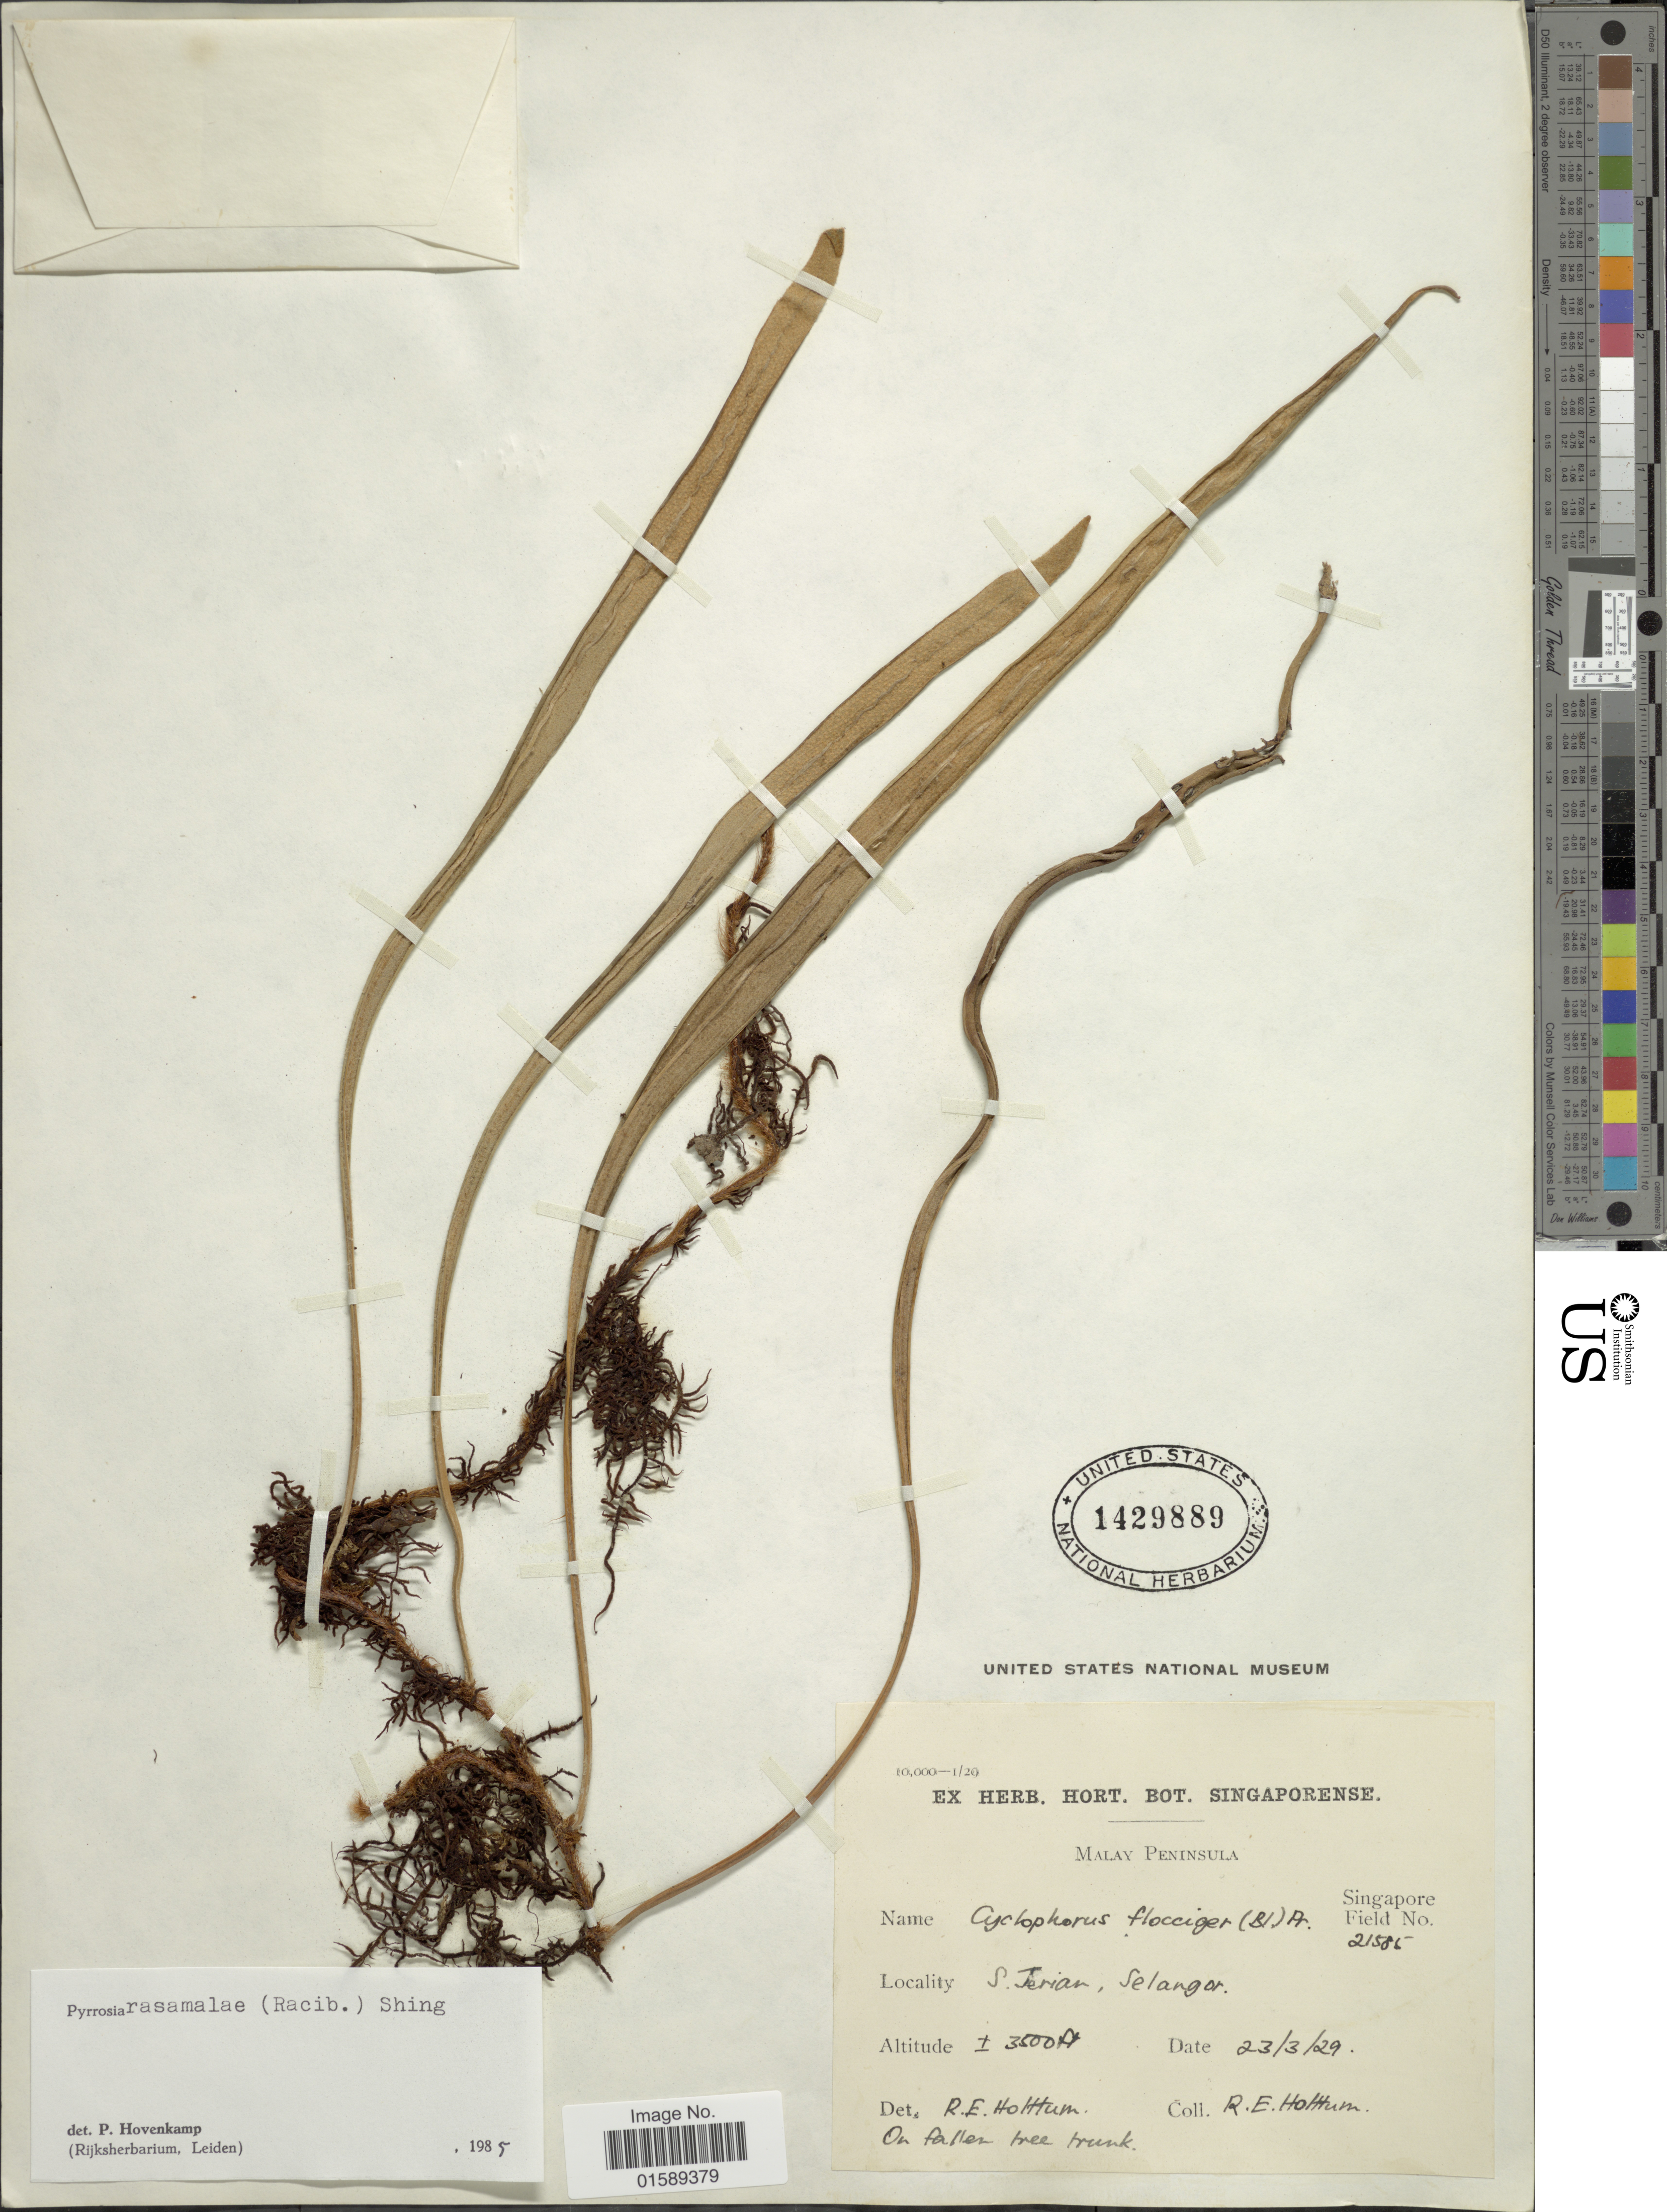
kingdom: Plantae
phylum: Tracheophyta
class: Polypodiopsida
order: Polypodiales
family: Polypodiaceae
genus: Pyrrosia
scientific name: Pyrrosia rasamalae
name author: (Racib.) K.H. Shing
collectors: R. E. Holttum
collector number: Singapore Field 21585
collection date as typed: Transcribed d/m/y: 23/3/29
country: Malaysia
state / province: Selangor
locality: S. Jerian, Selangor. Malay Peninsula.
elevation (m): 1067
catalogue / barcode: US 1429889